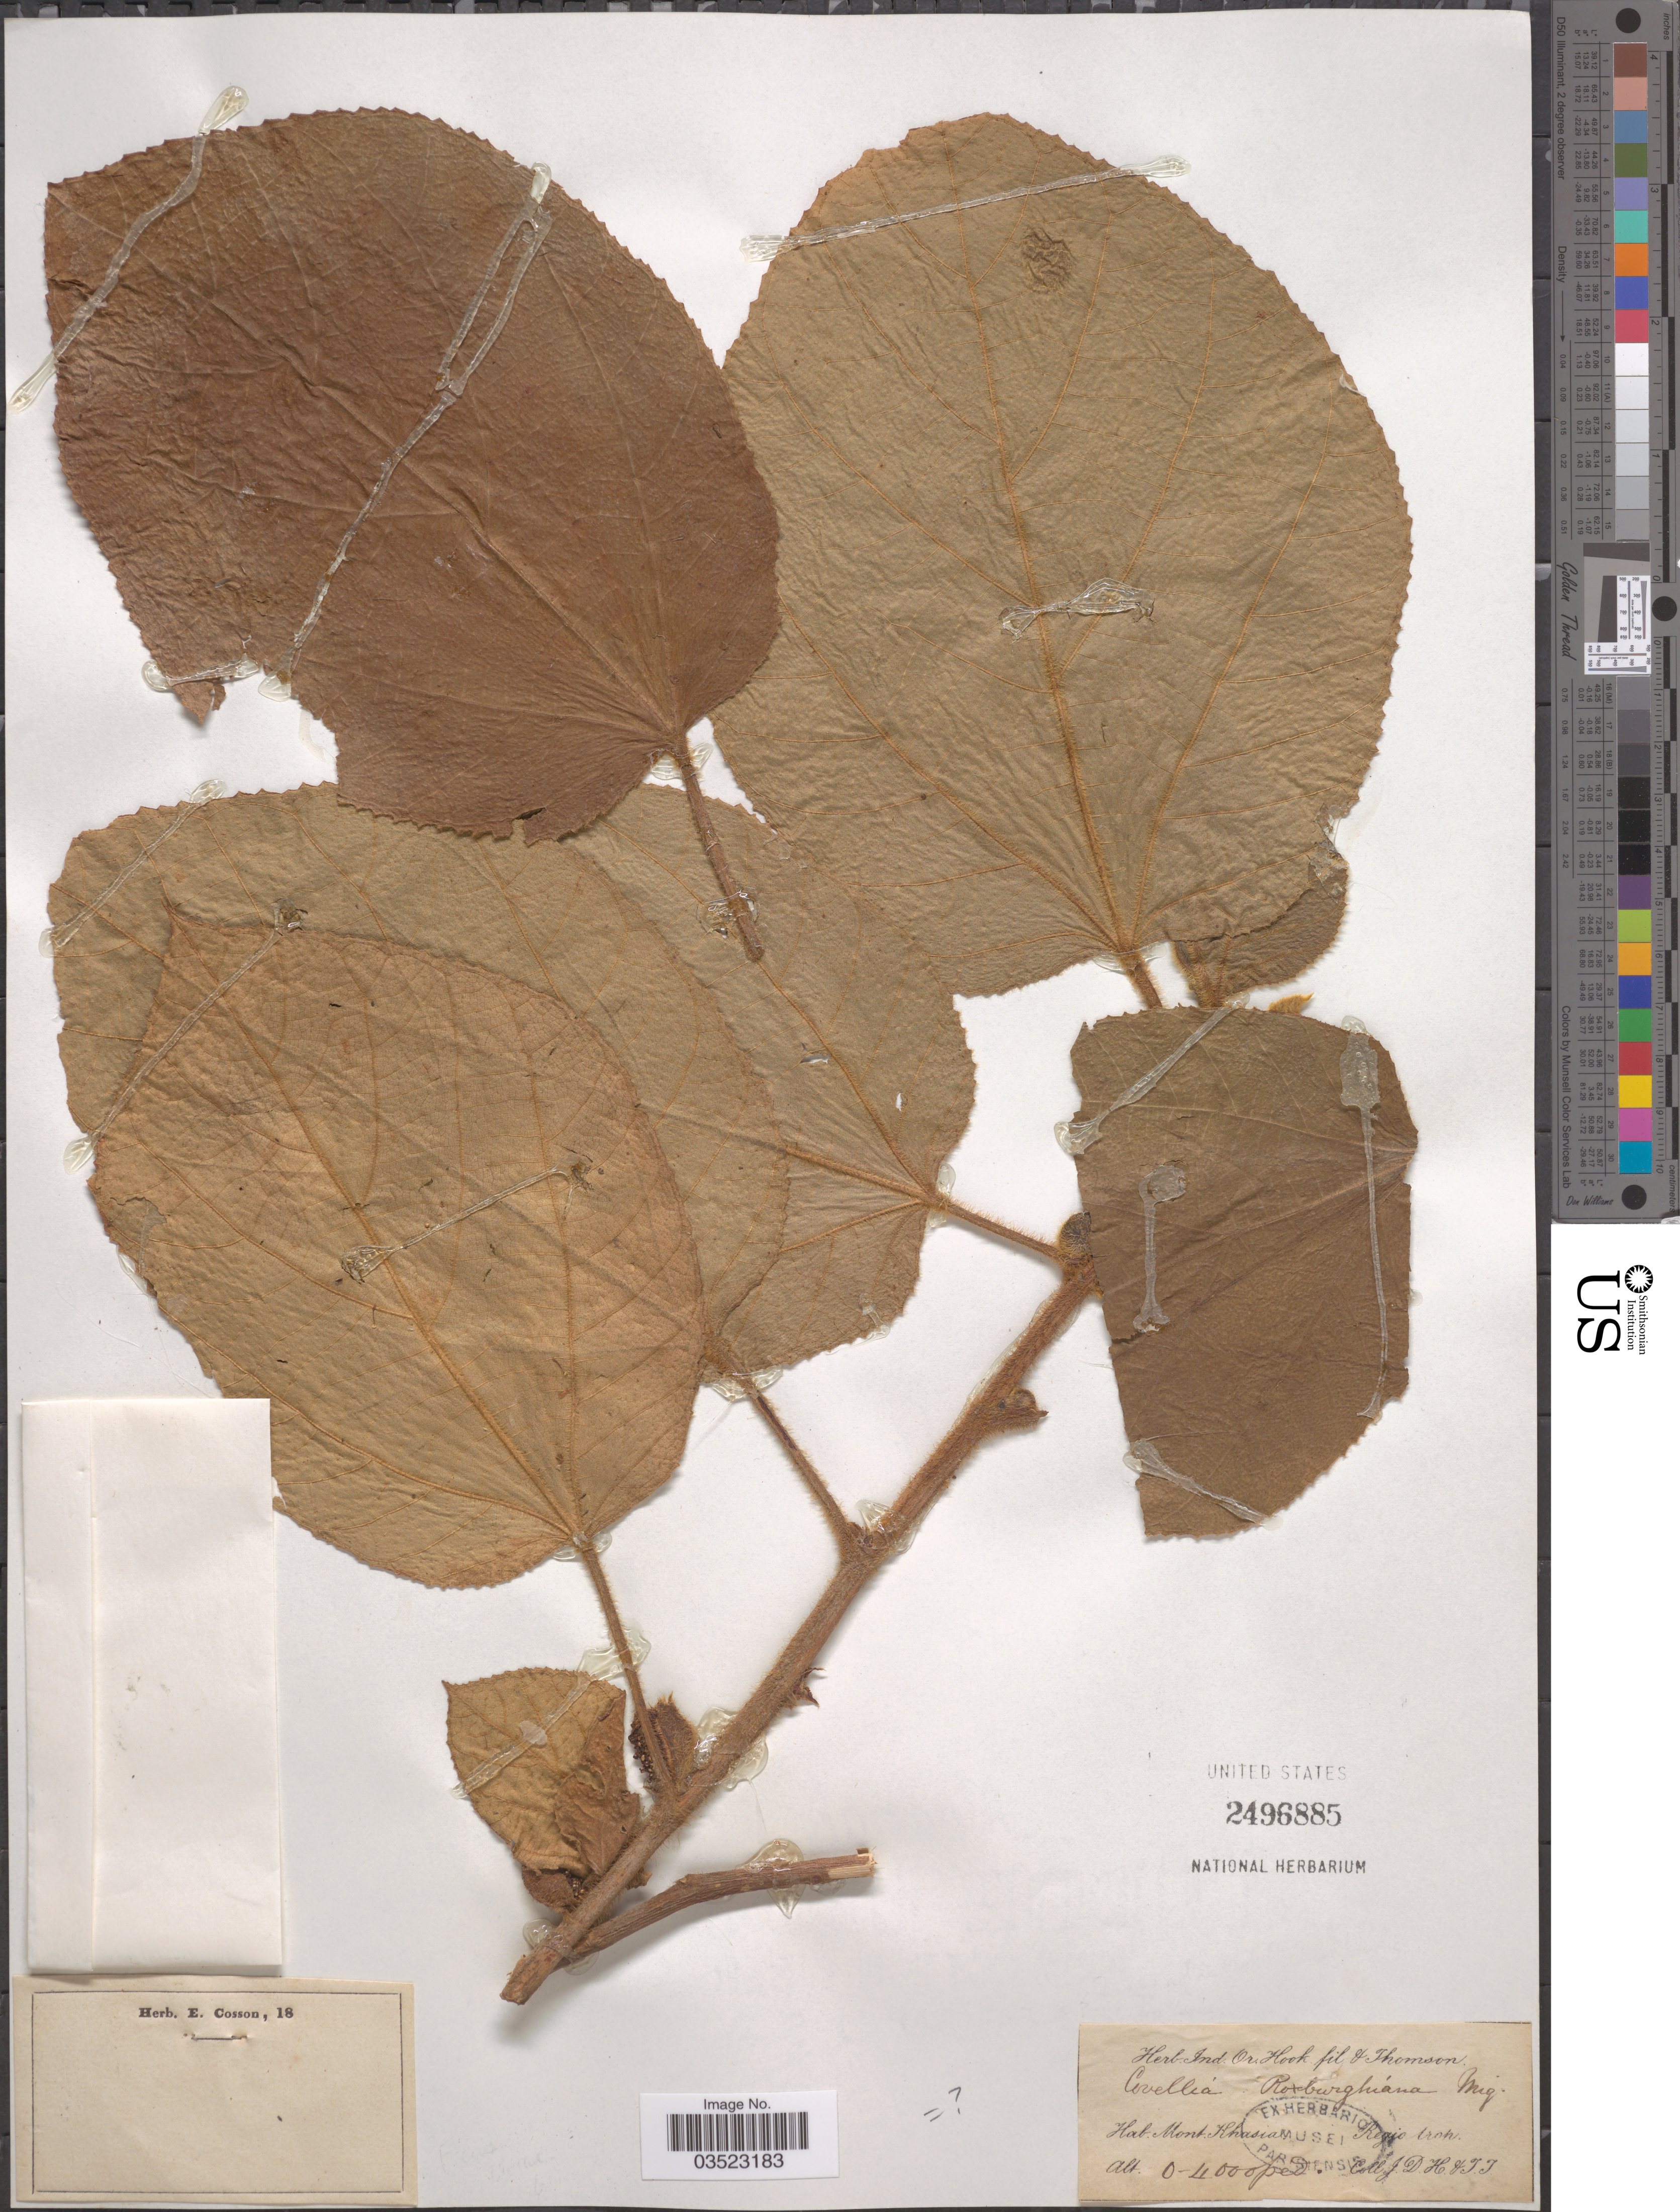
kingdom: Plantae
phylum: Tracheophyta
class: Magnoliopsida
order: Rosales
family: Moraceae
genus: Ficus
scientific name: Ficus sp.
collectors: J. D. Hooker & T. Thomson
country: India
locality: Mont. Khasia. Regio trop.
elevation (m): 0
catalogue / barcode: US 2496885